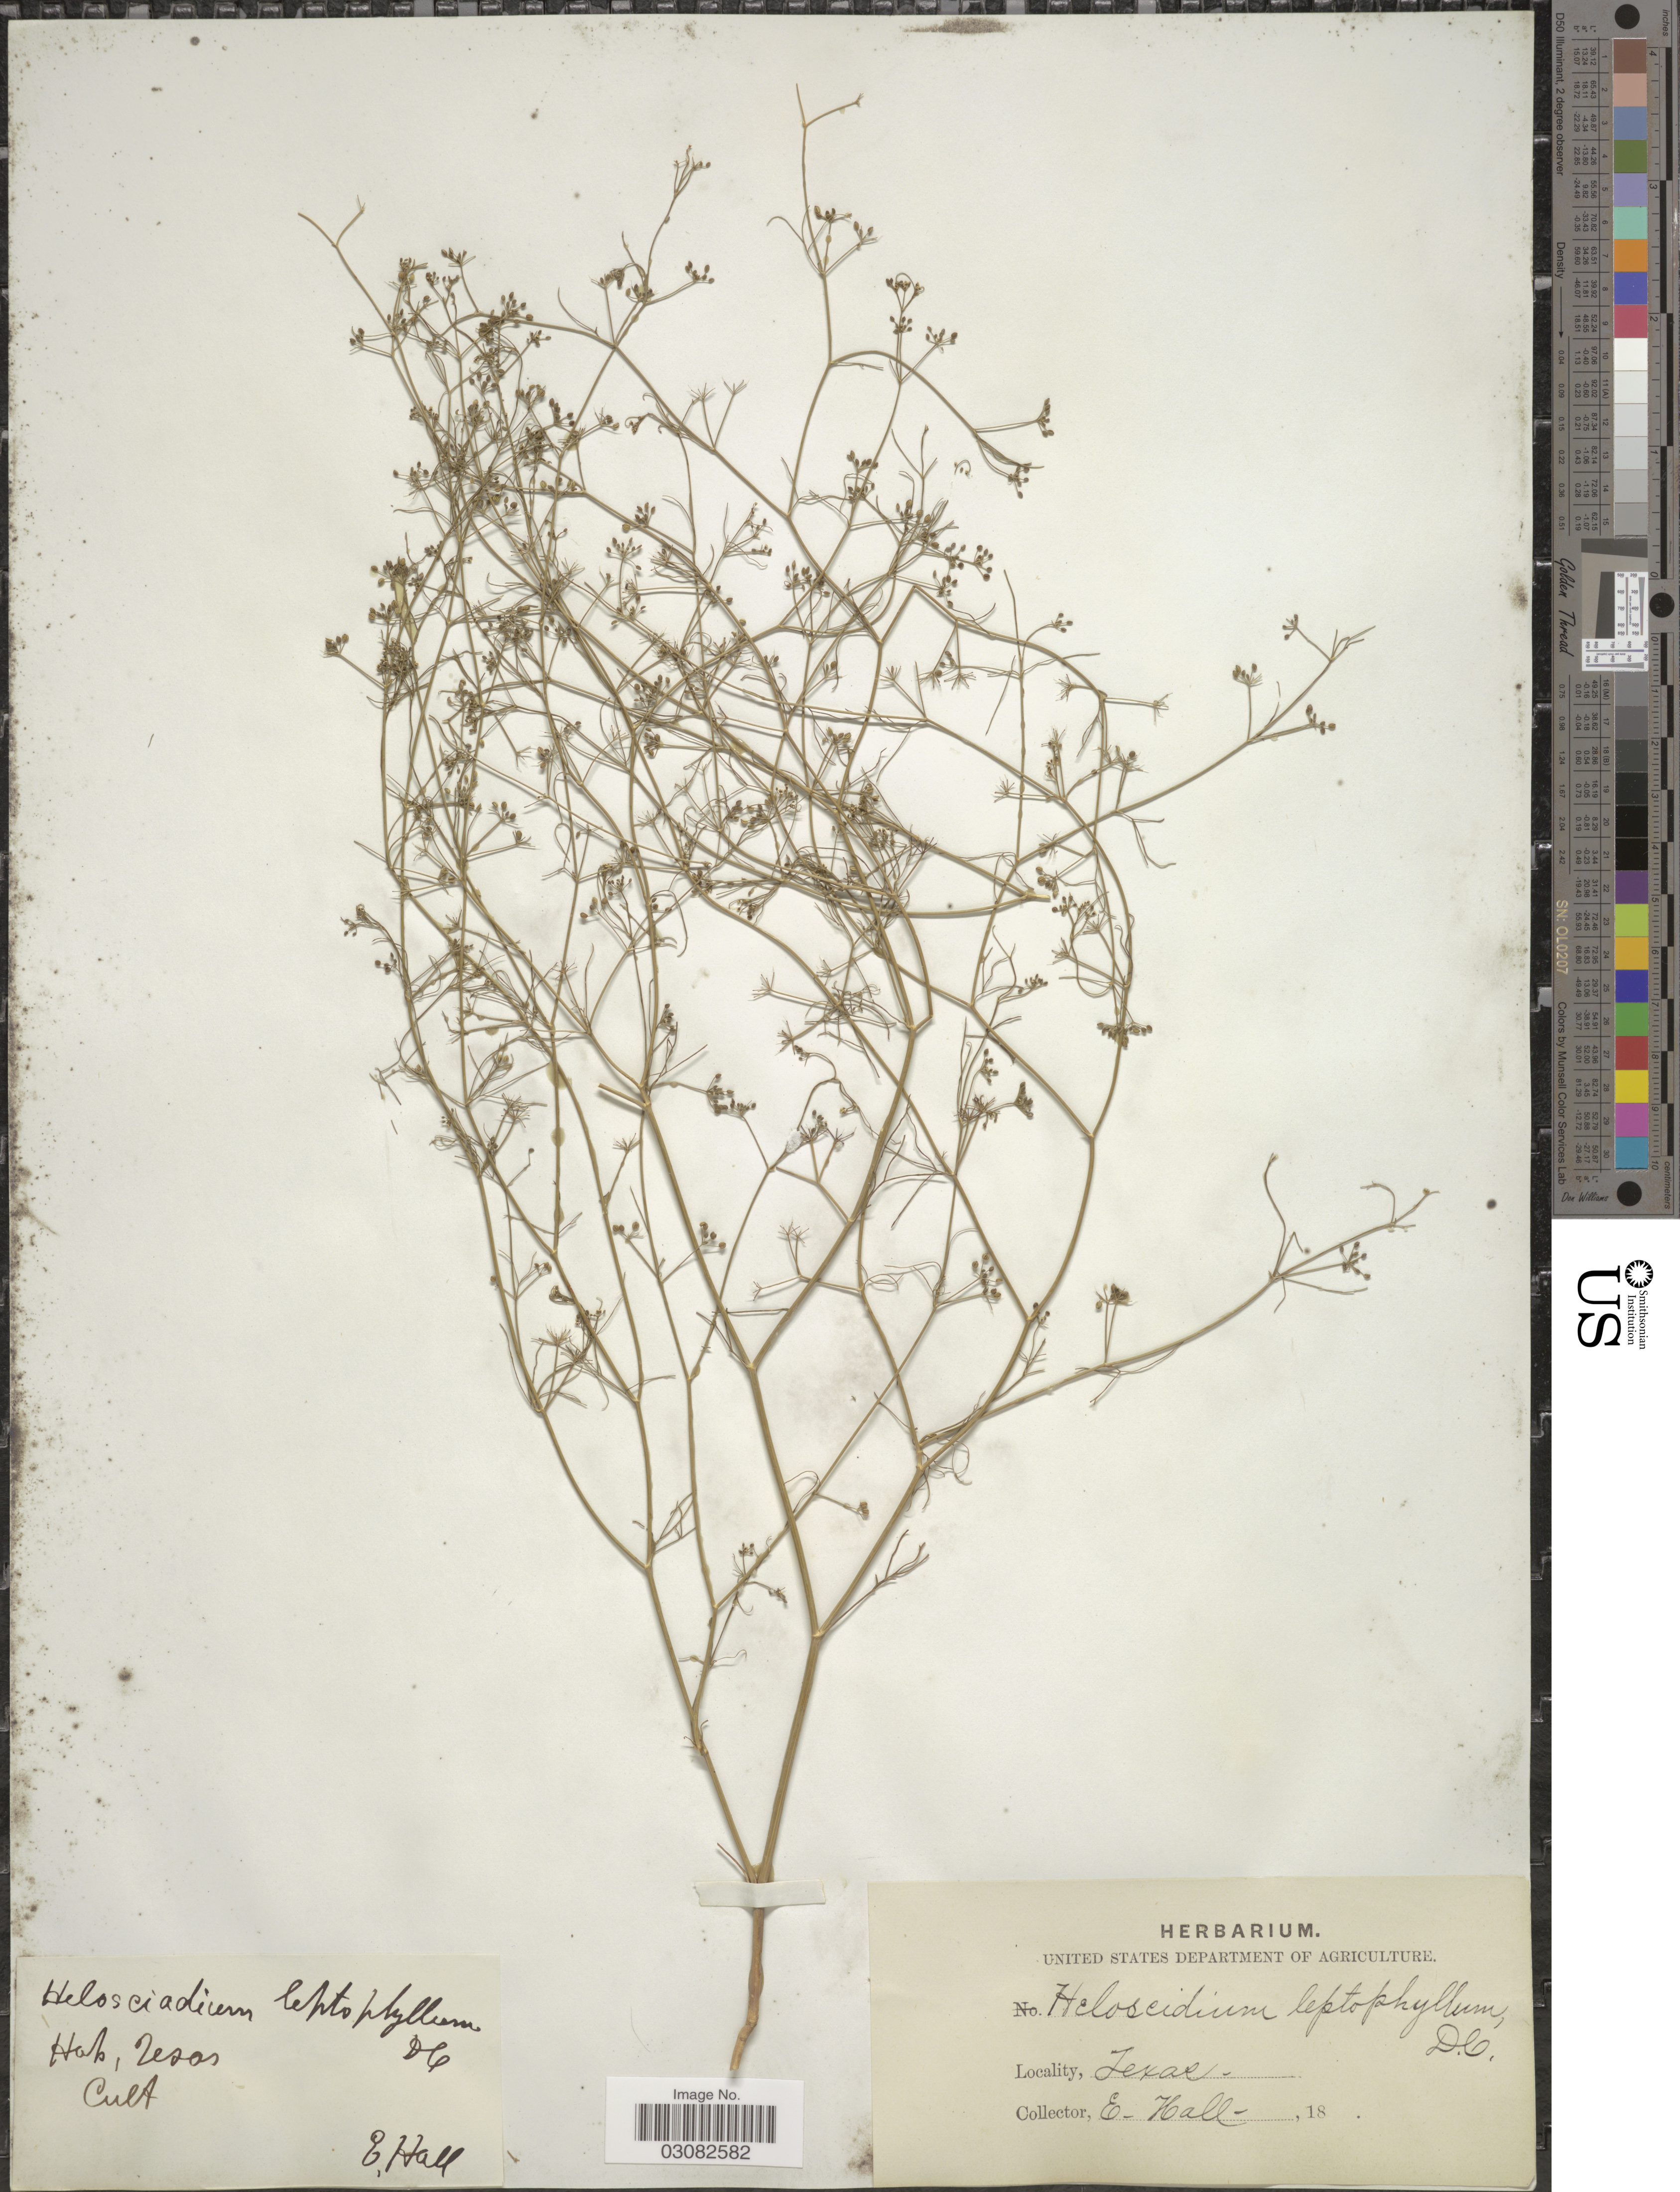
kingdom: Plantae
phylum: Tracheophyta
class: Magnoliopsida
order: Apiales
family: Apiaceae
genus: Apium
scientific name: Apium ammi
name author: (Jacq.) Urb.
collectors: E. Hall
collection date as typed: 18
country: United States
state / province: Texas